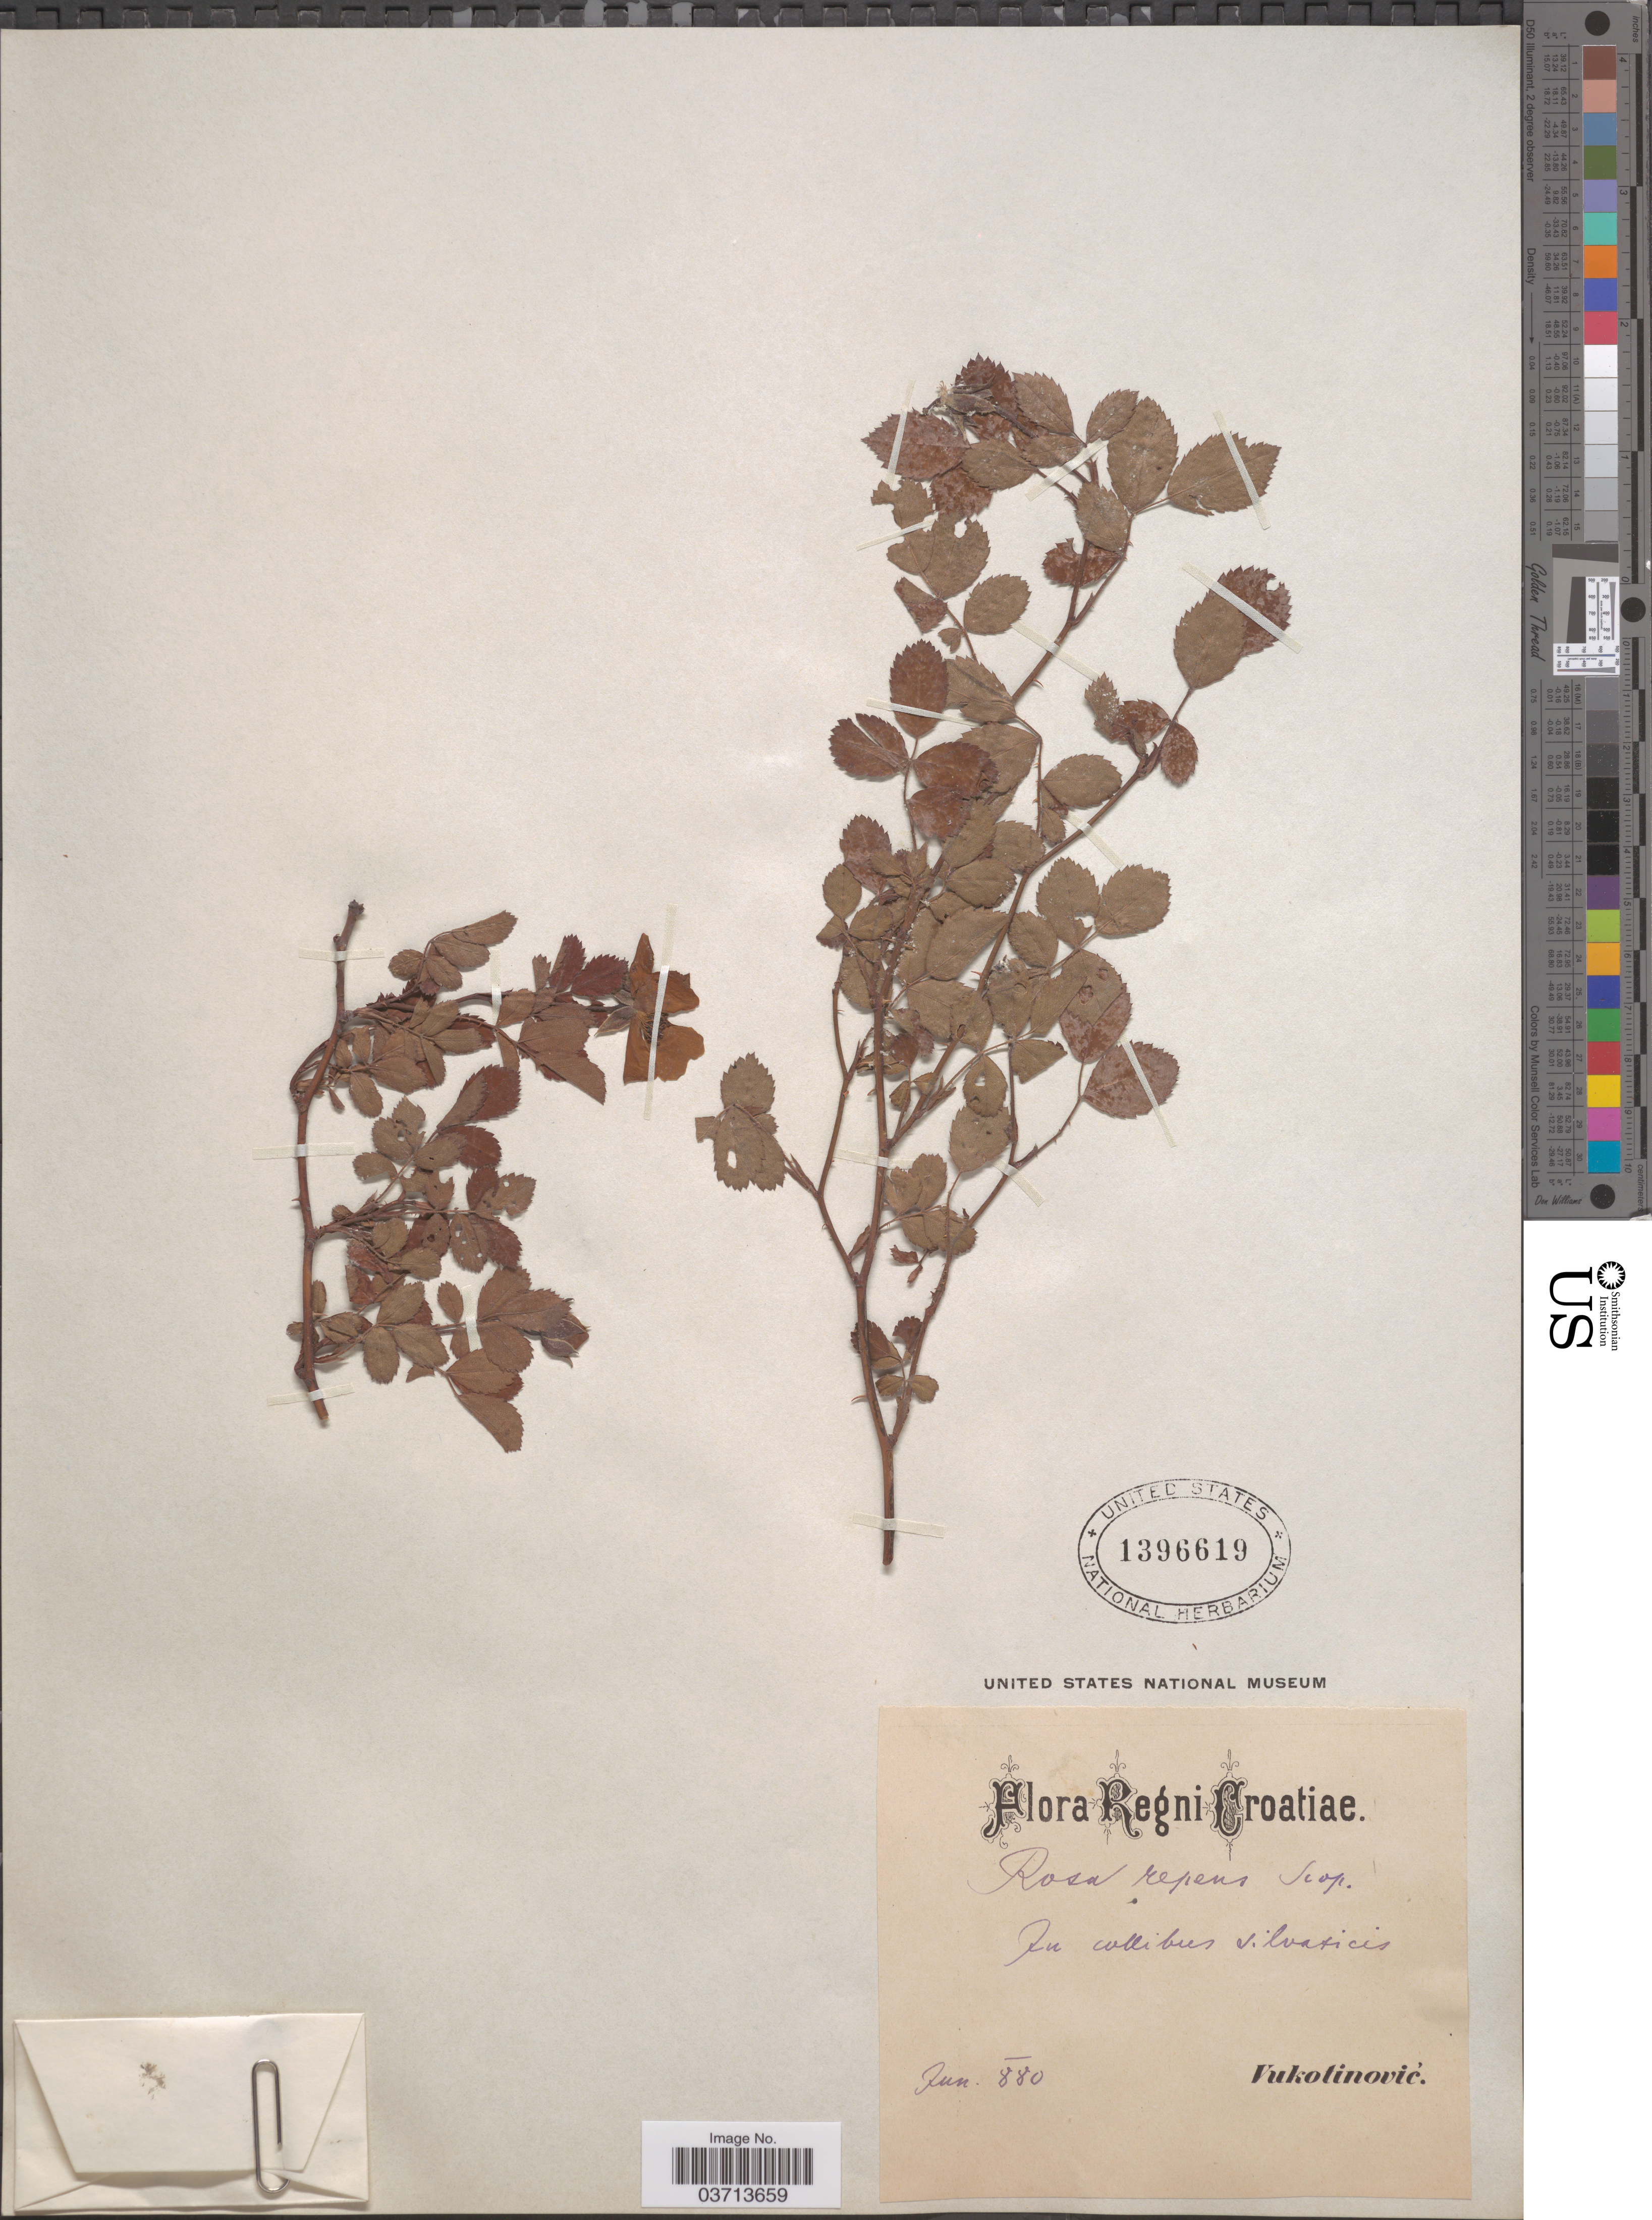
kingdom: Plantae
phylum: Tracheophyta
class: Magnoliopsida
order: Rosales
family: Rosaceae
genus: Rosa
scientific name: Rosa repens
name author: Scop.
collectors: Vukotinovic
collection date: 1880-06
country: Croatia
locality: Regni Croatiae. In collibus vilvaticis.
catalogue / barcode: US 1396619